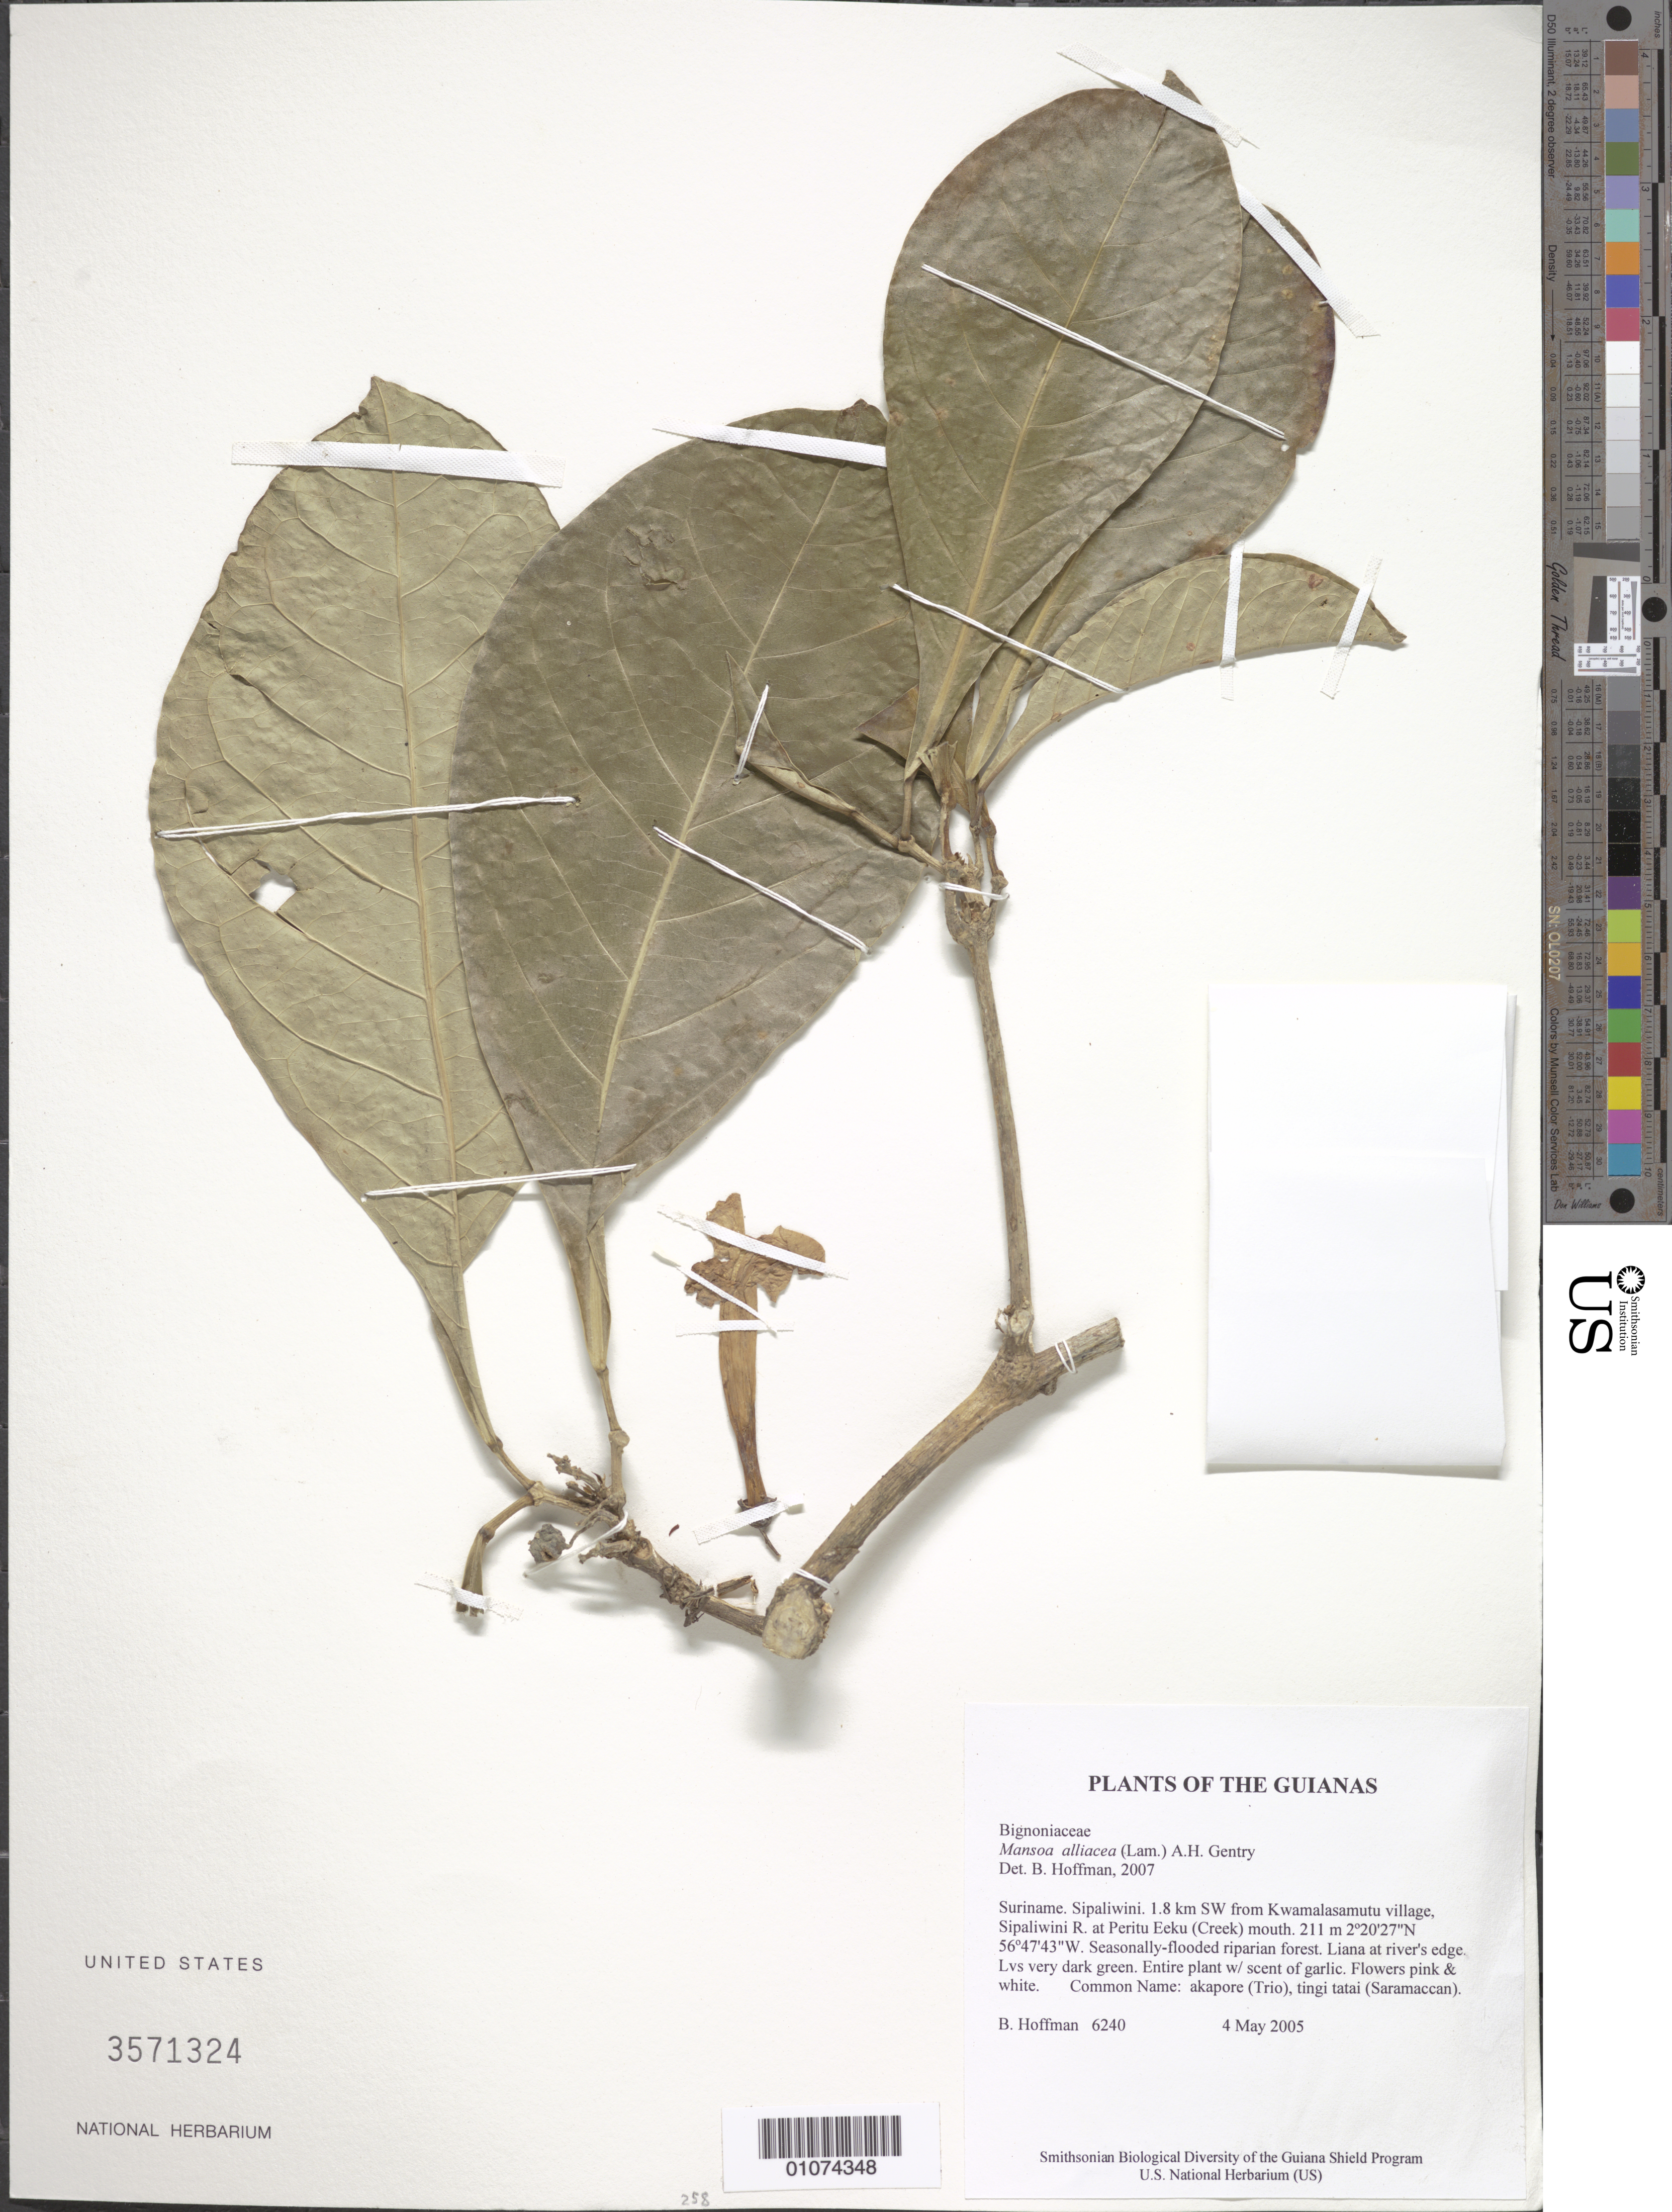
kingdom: Plantae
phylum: Tracheophyta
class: Magnoliopsida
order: Lamiales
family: Bignoniaceae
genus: Mansoa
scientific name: Mansoa alliacea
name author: (Lam.) A.H. Gentry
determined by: Hoffman, B.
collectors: B. Hoffman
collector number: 6240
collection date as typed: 4 May 2005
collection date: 2005-05-04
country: Suriname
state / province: Sipaliwini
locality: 1.8 km SW from Kwamalasamutu village, Sipaliwini R. at Peritu Eeku (Creek) mouth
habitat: Seasonally-flooded riparian forest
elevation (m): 211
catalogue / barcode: US 3571324